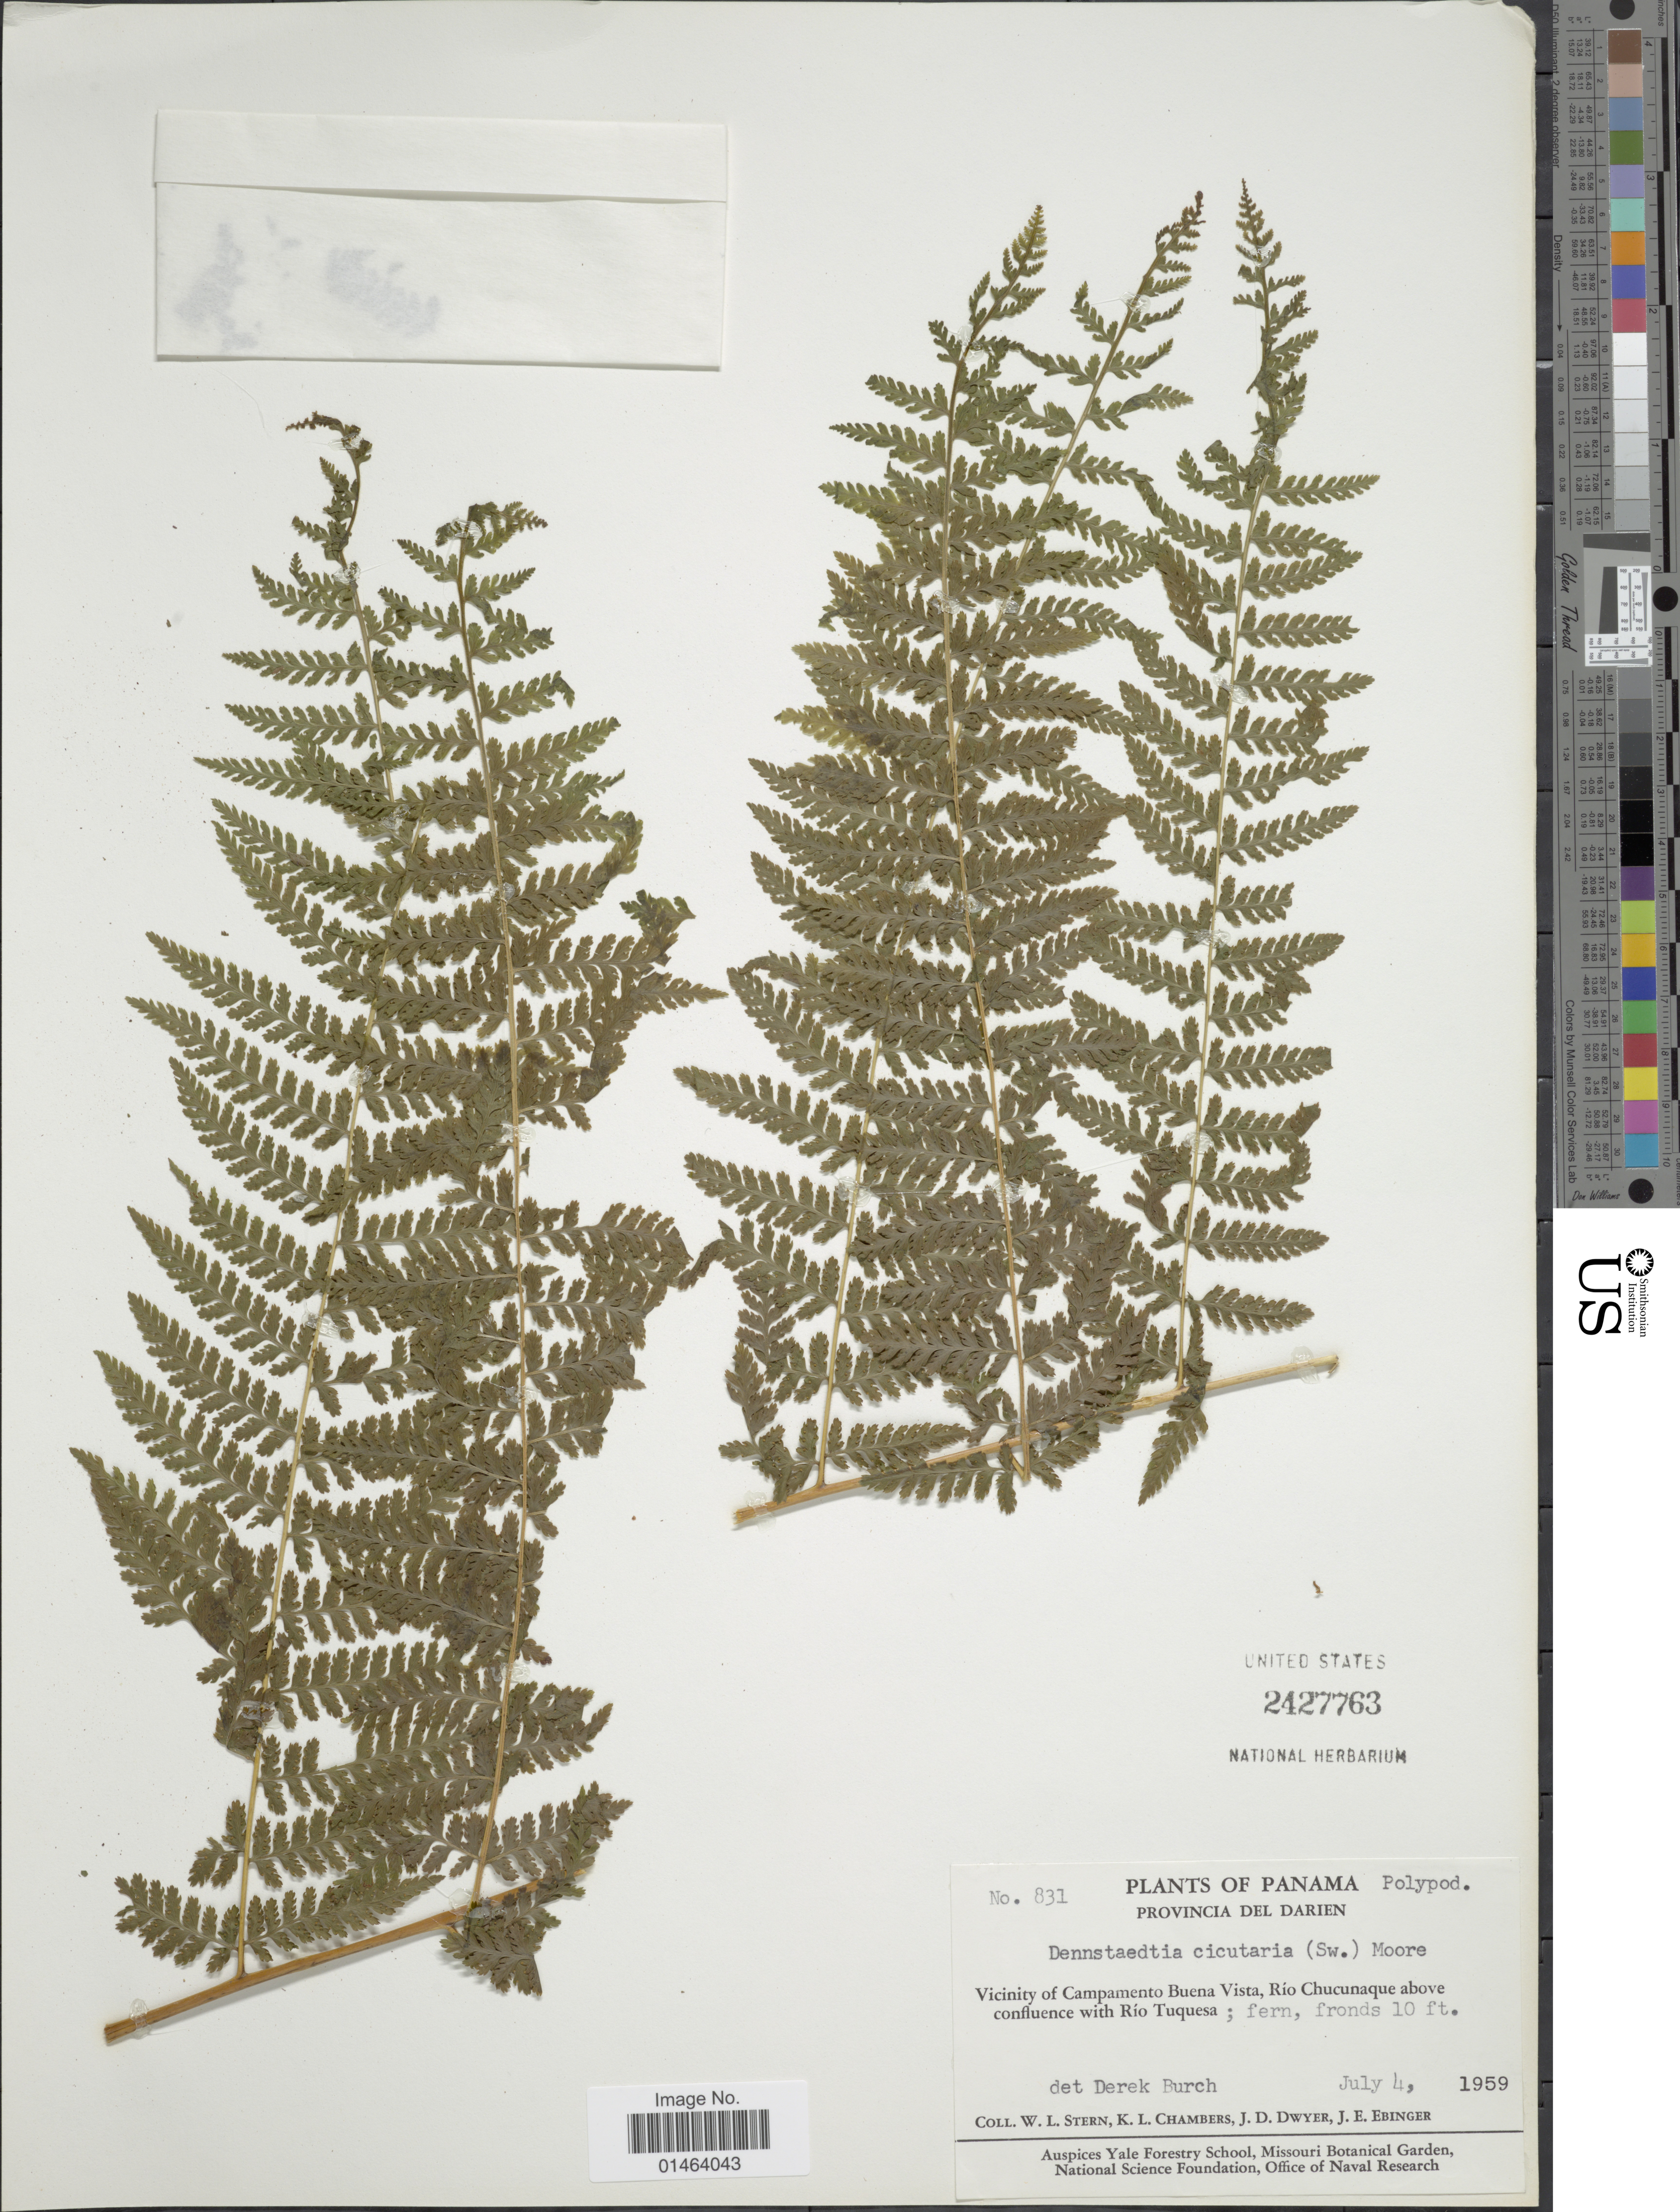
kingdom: Plantae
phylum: Tracheophyta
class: Polypodiopsida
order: Polypodiales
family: Dennstaedtiaceae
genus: Dennstaedtia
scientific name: Dennstaedtia cicutaria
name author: (Sw.) T. Moore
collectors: W. L. Stern, K. Chambers, J. D. Dwyer & J. Ebinger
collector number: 831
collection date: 1959-07-04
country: Panama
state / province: Darién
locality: Panama, Del Darien, vicinity of Campamento Buena Vista, Rio Chucanaque above confluence with Rop Tuquesa.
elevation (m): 3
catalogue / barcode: US 2427763